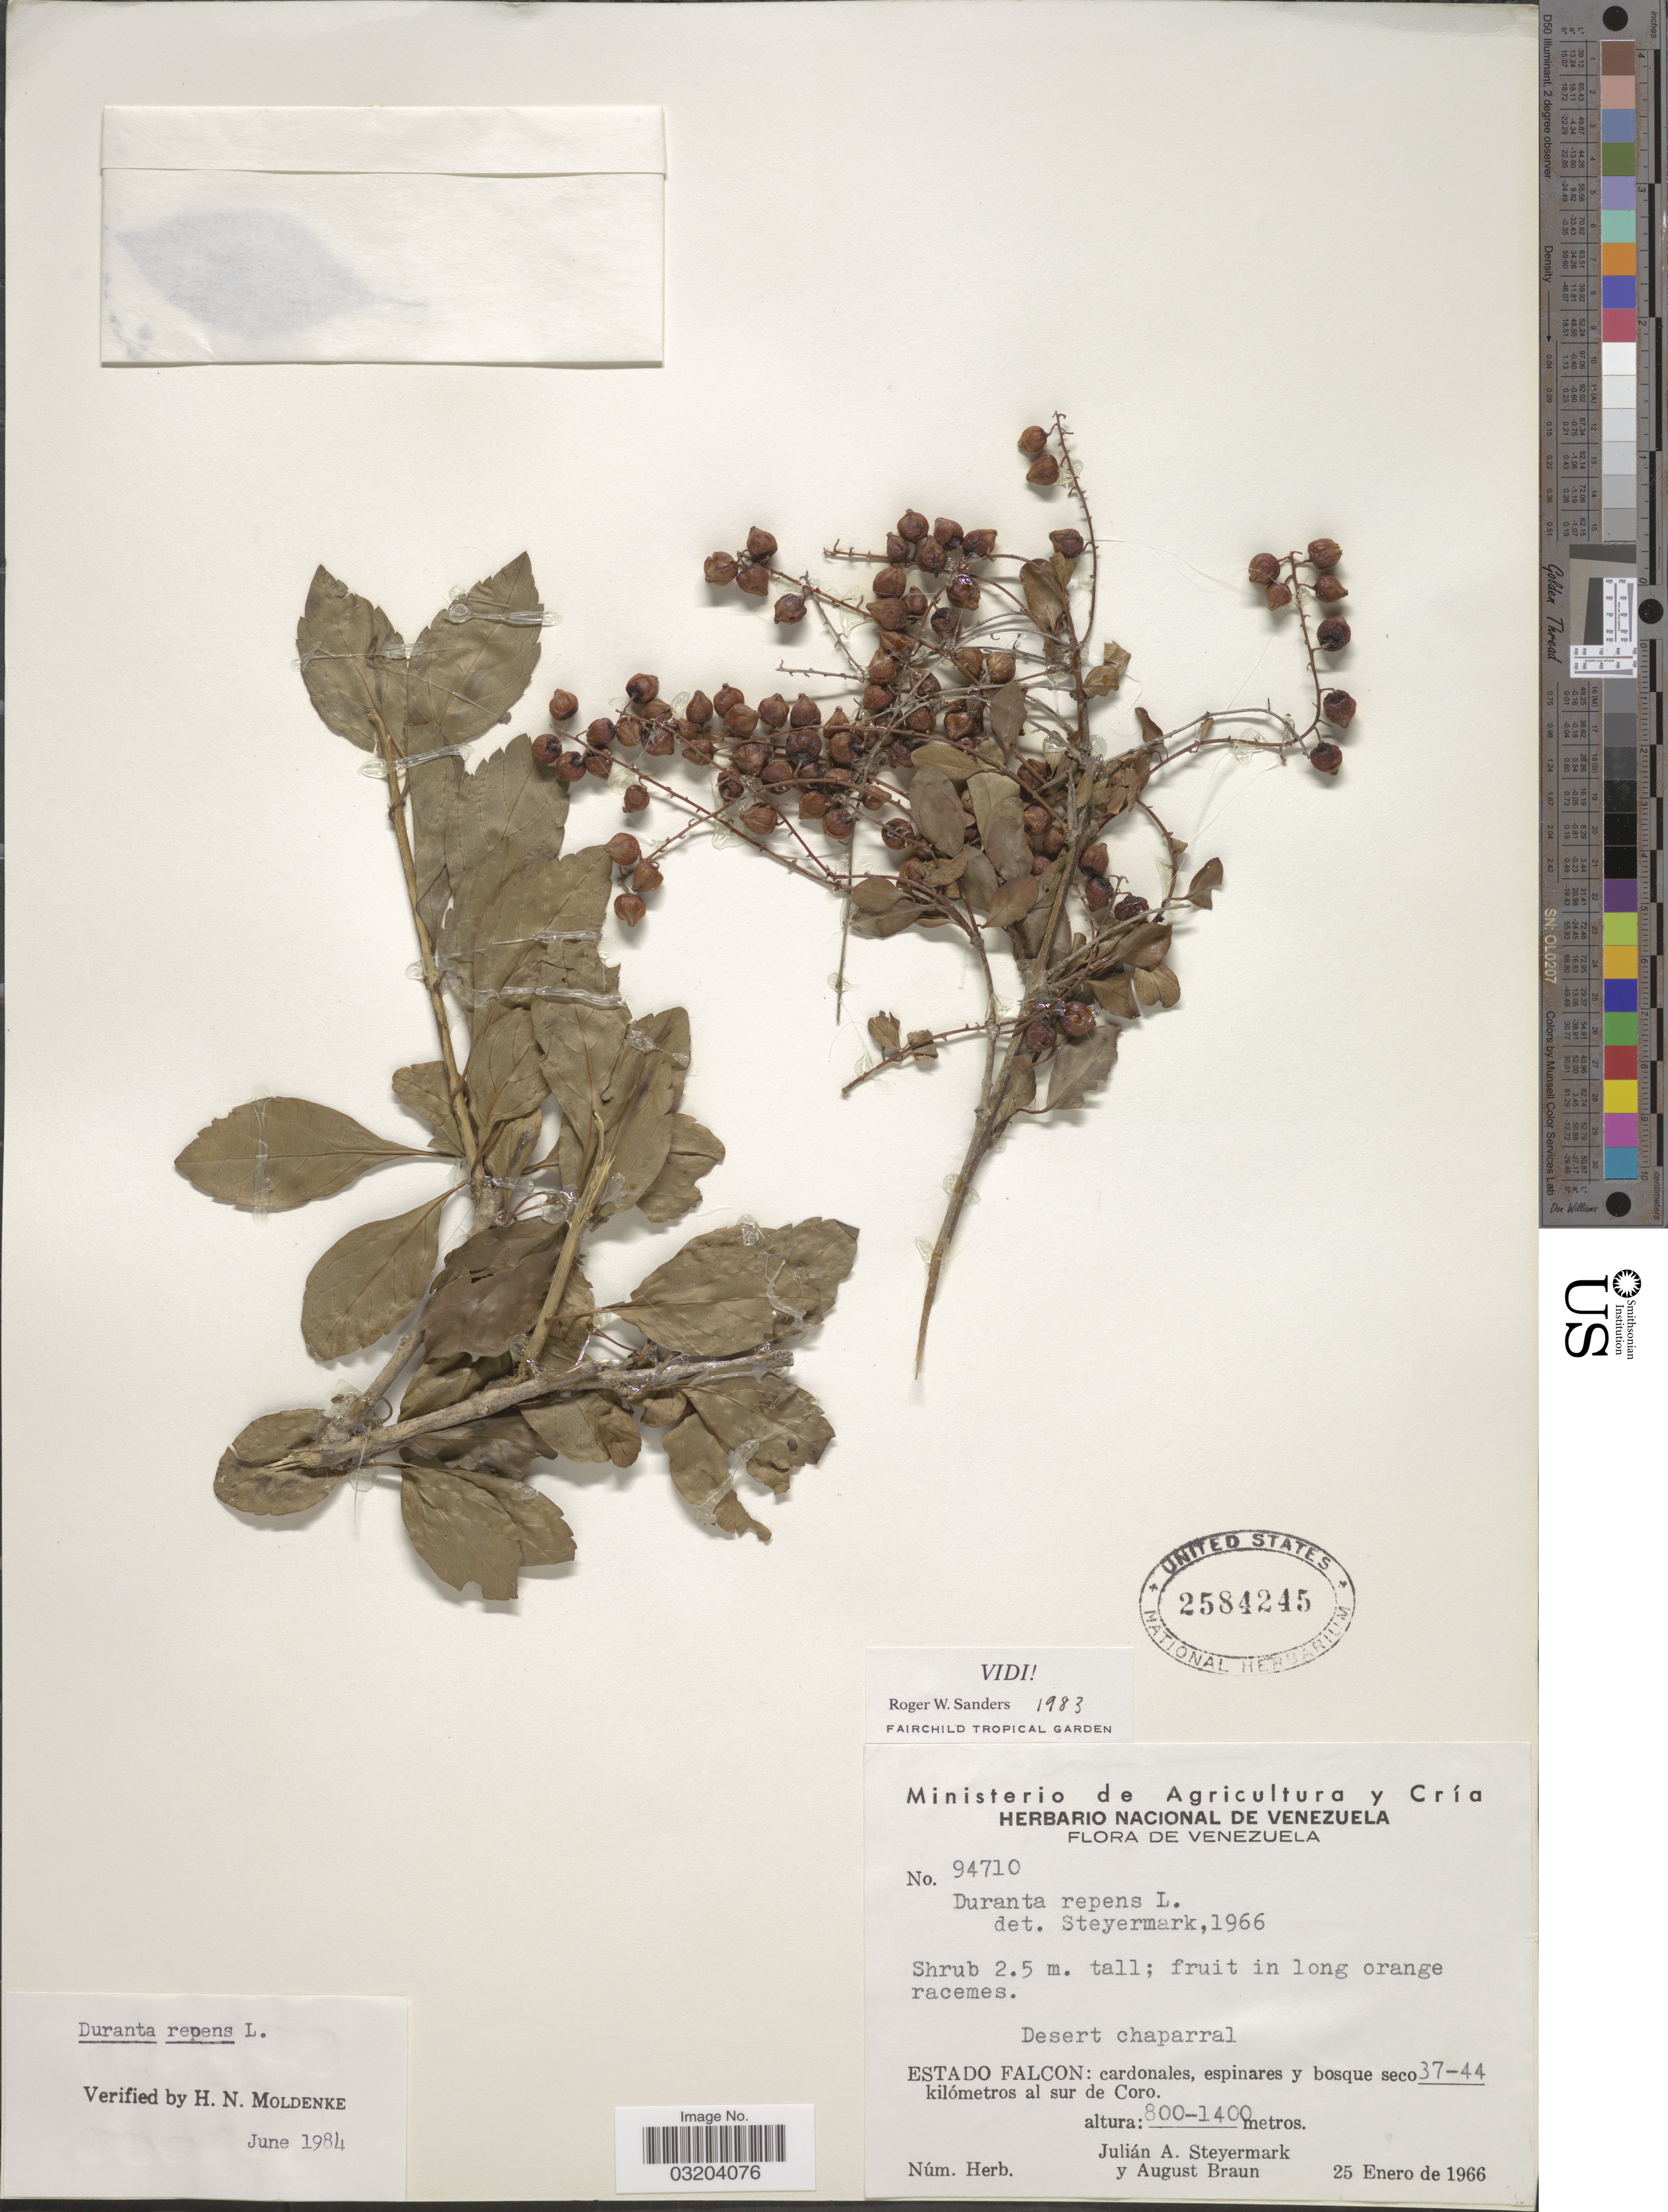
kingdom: Plantae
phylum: Tracheophyta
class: Magnoliopsida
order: Lamiales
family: Verbenaceae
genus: Duranta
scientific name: Duranta erecta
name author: L.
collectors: J. Steyermark & A. Braun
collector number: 94710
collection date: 1966-01-25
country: Venezuela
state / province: Falcón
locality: Cardonales, espinares y bosque seco 37-44 kilómetros al sur de Coro.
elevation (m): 800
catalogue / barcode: US 2584245